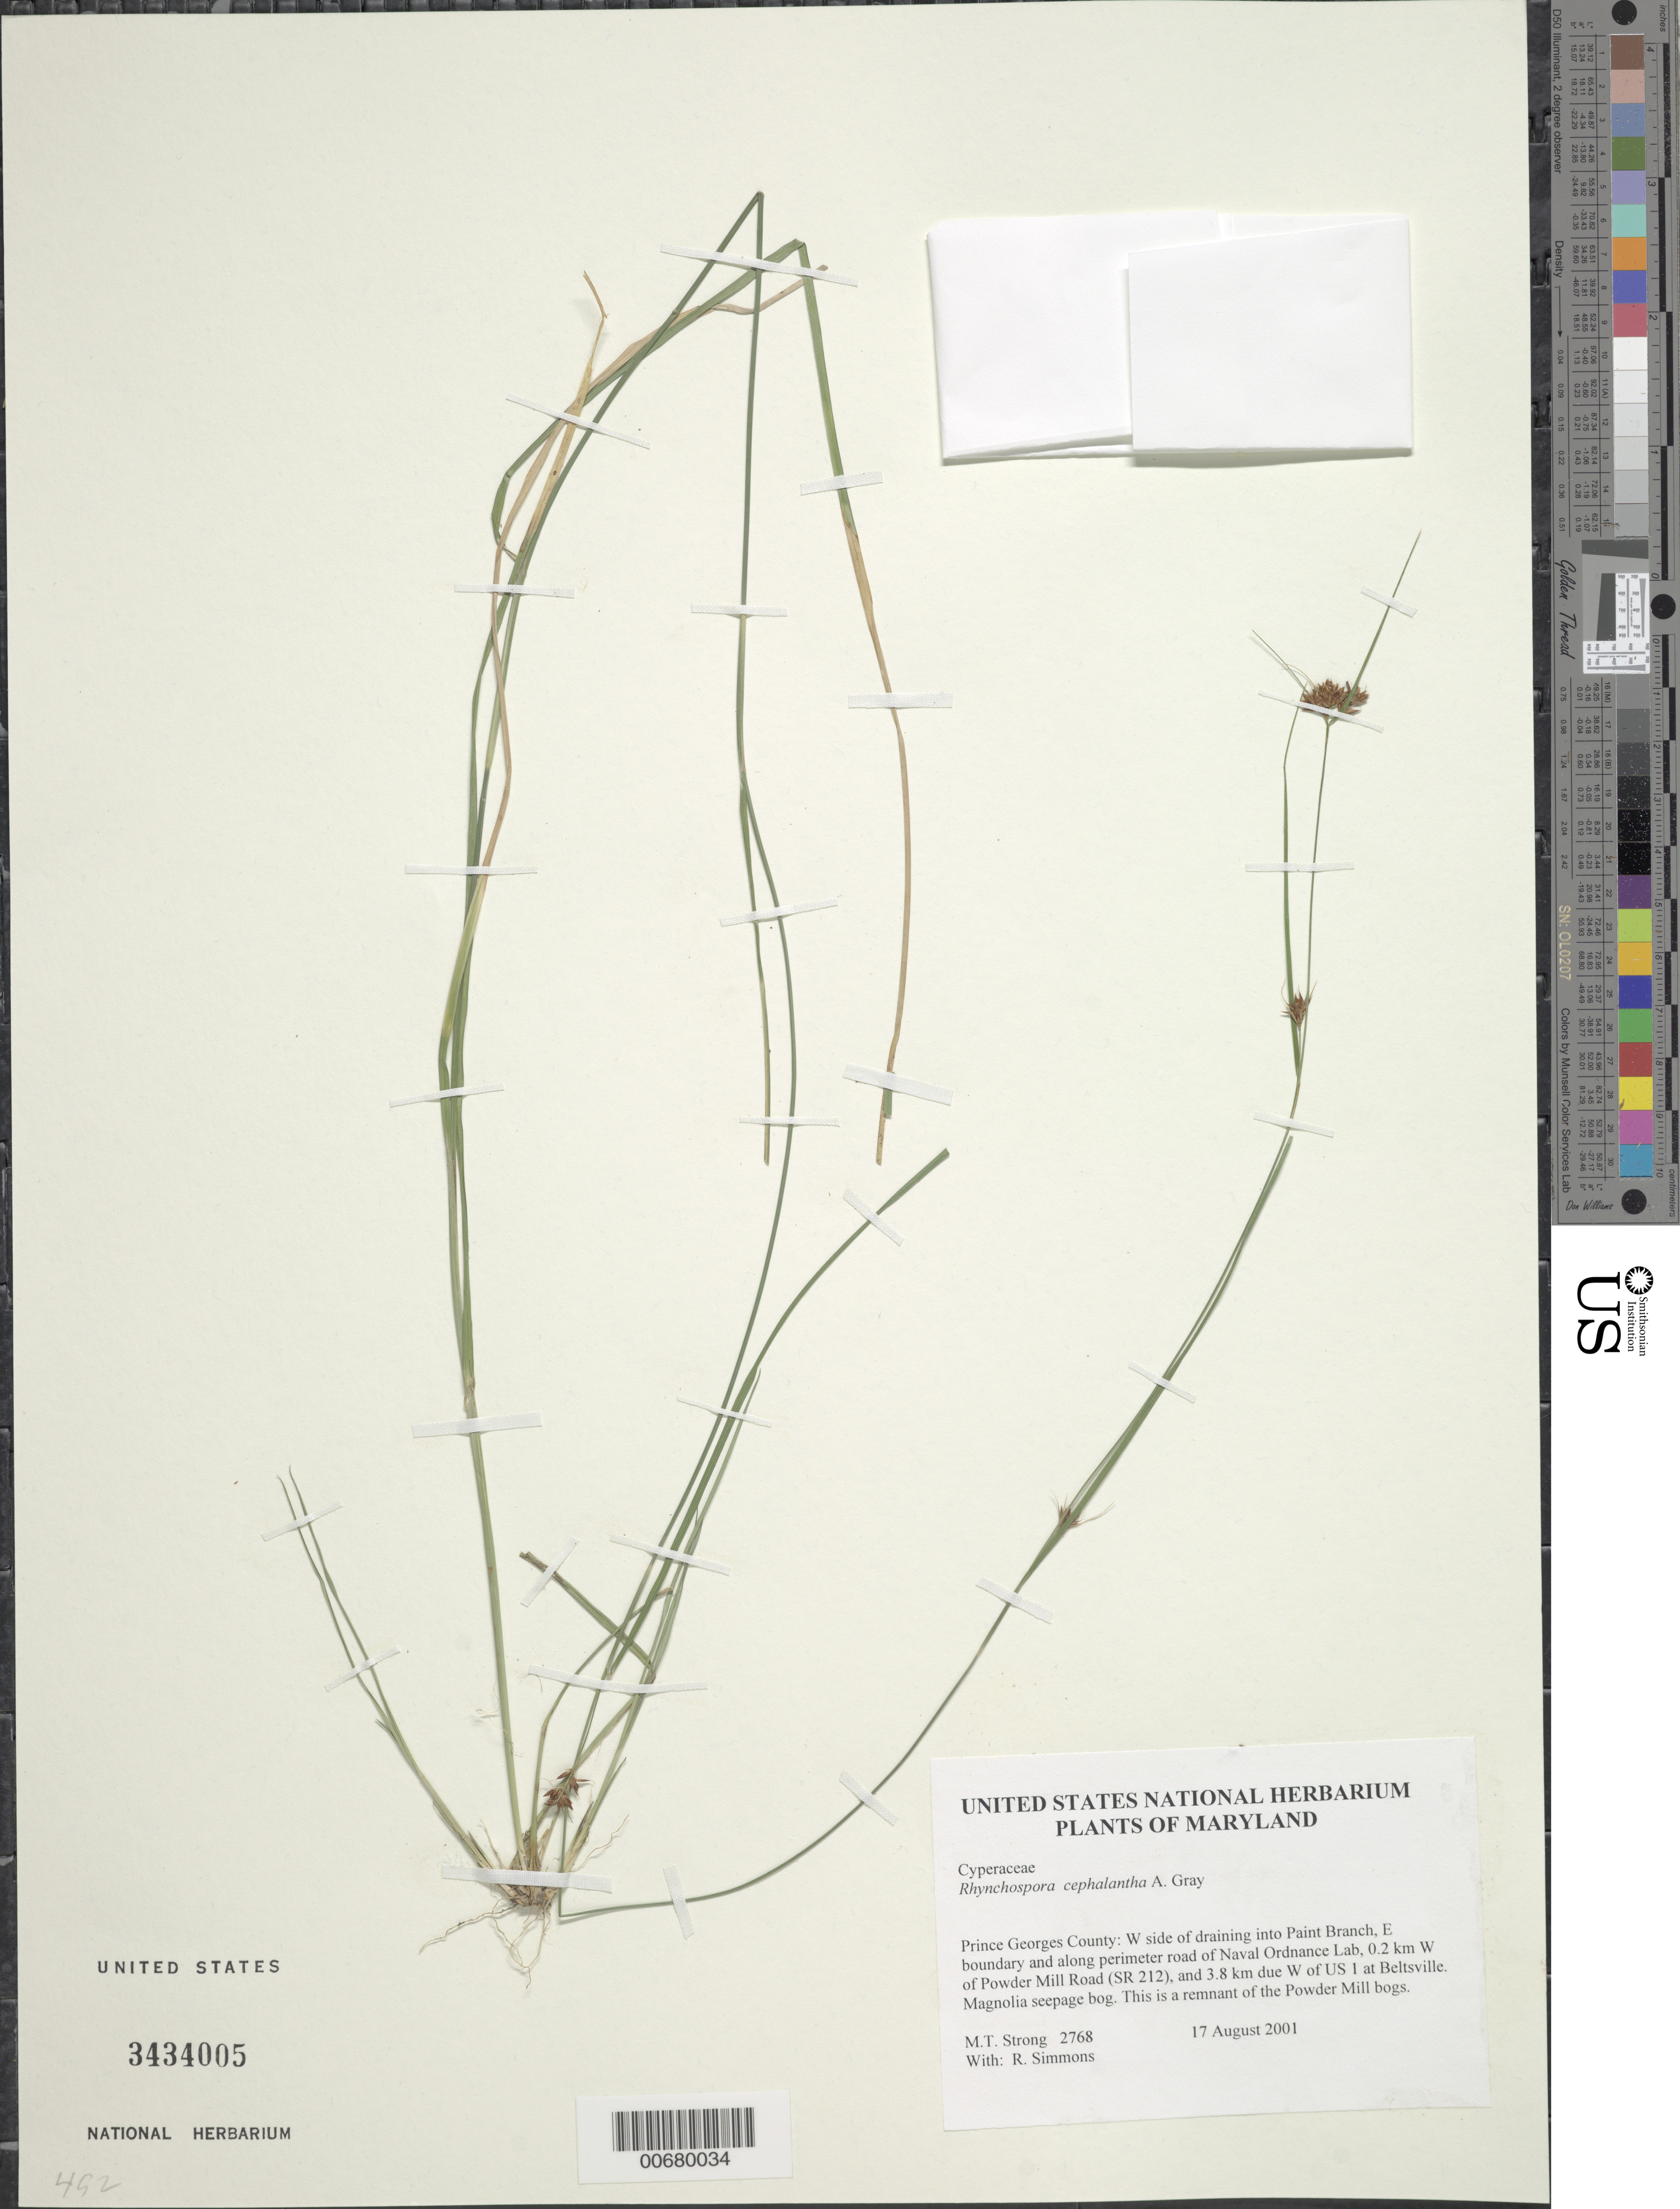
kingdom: Plantae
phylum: Tracheophyta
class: Liliopsida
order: Poales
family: Cyperaceae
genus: Rhynchospora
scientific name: Rhynchospora cephalantha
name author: A. Gray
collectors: M. T. Strong & R. Simmons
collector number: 2768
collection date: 2001-08-17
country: United States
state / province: Maryland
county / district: Prince George's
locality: Prince Georges County: W side of draining into Paint Branch, E boundary and along perimeter road of Naval Ordnance Lab, 0.2 km W of Powder; Mill Road (SR 212), and 3.8 km due W of US 1 at Beltsvillel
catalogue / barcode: US 3434005